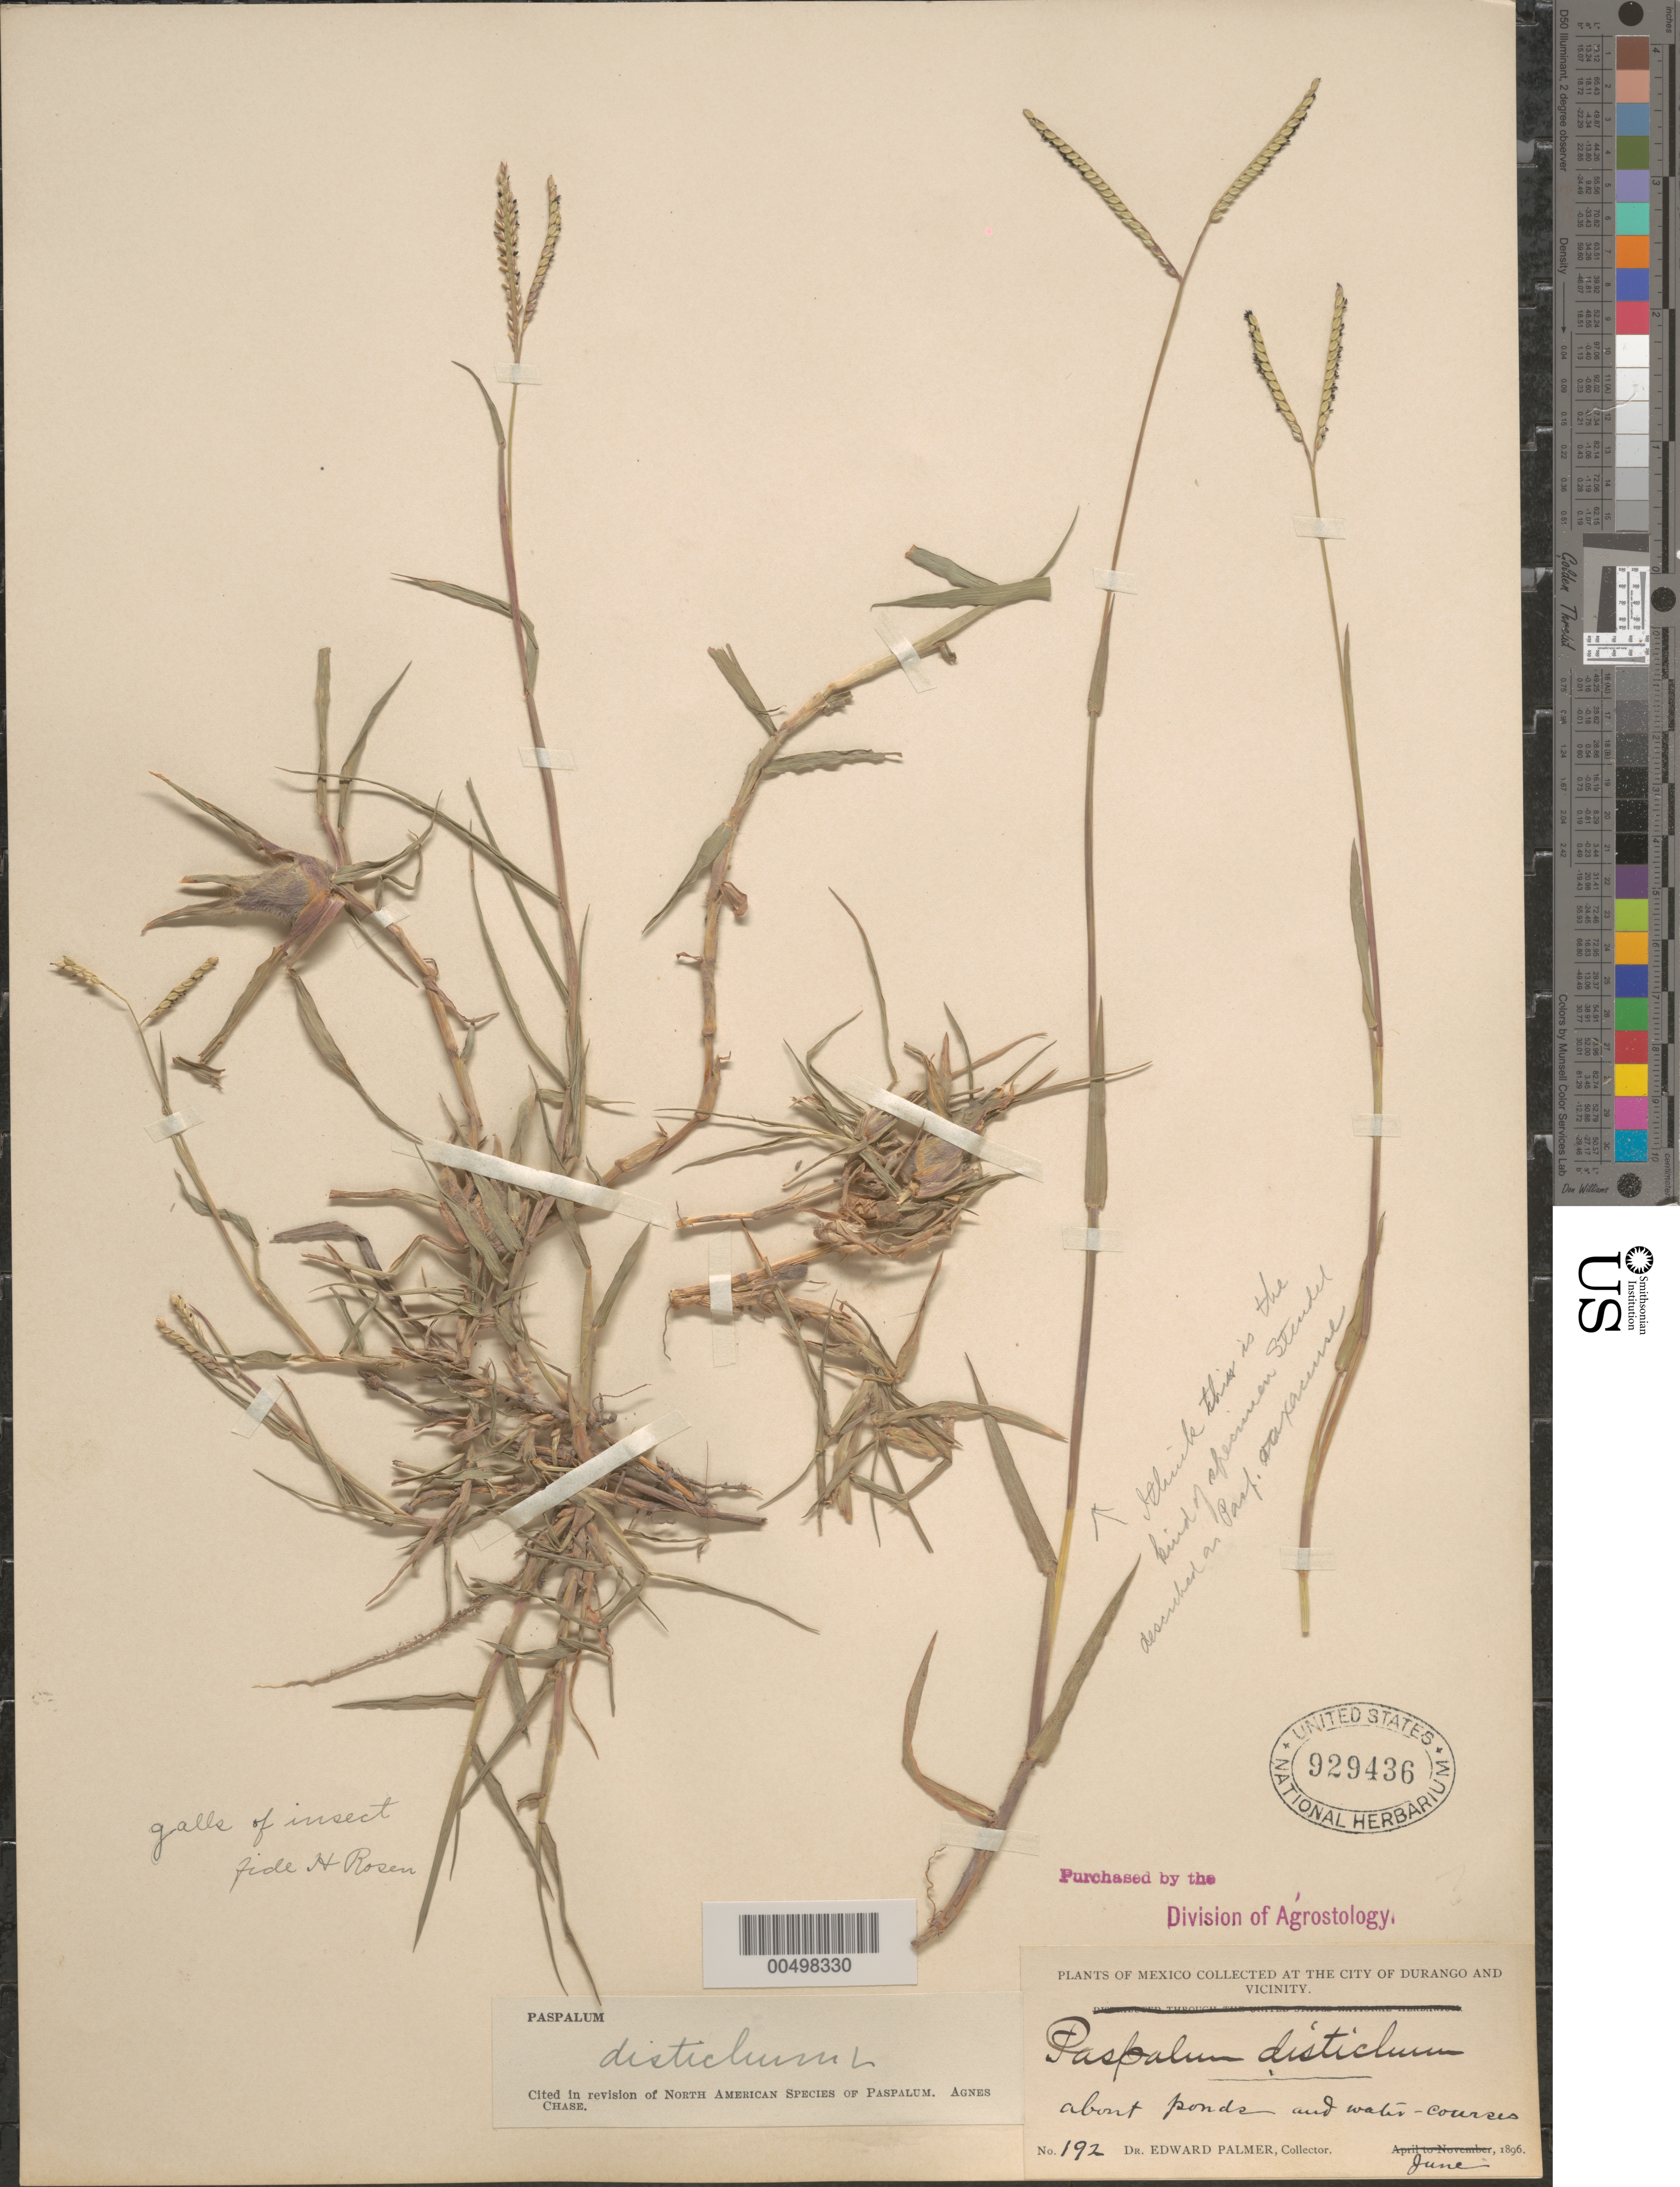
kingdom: Plantae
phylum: Tracheophyta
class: Liliopsida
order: Poales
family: Poaceae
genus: Paspalum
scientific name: Paspalum paspaloides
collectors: E. Palmer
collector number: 192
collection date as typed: Jun 1896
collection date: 1896-06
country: Mexico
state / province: Durango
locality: City of Durango & vicinity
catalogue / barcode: US 929436